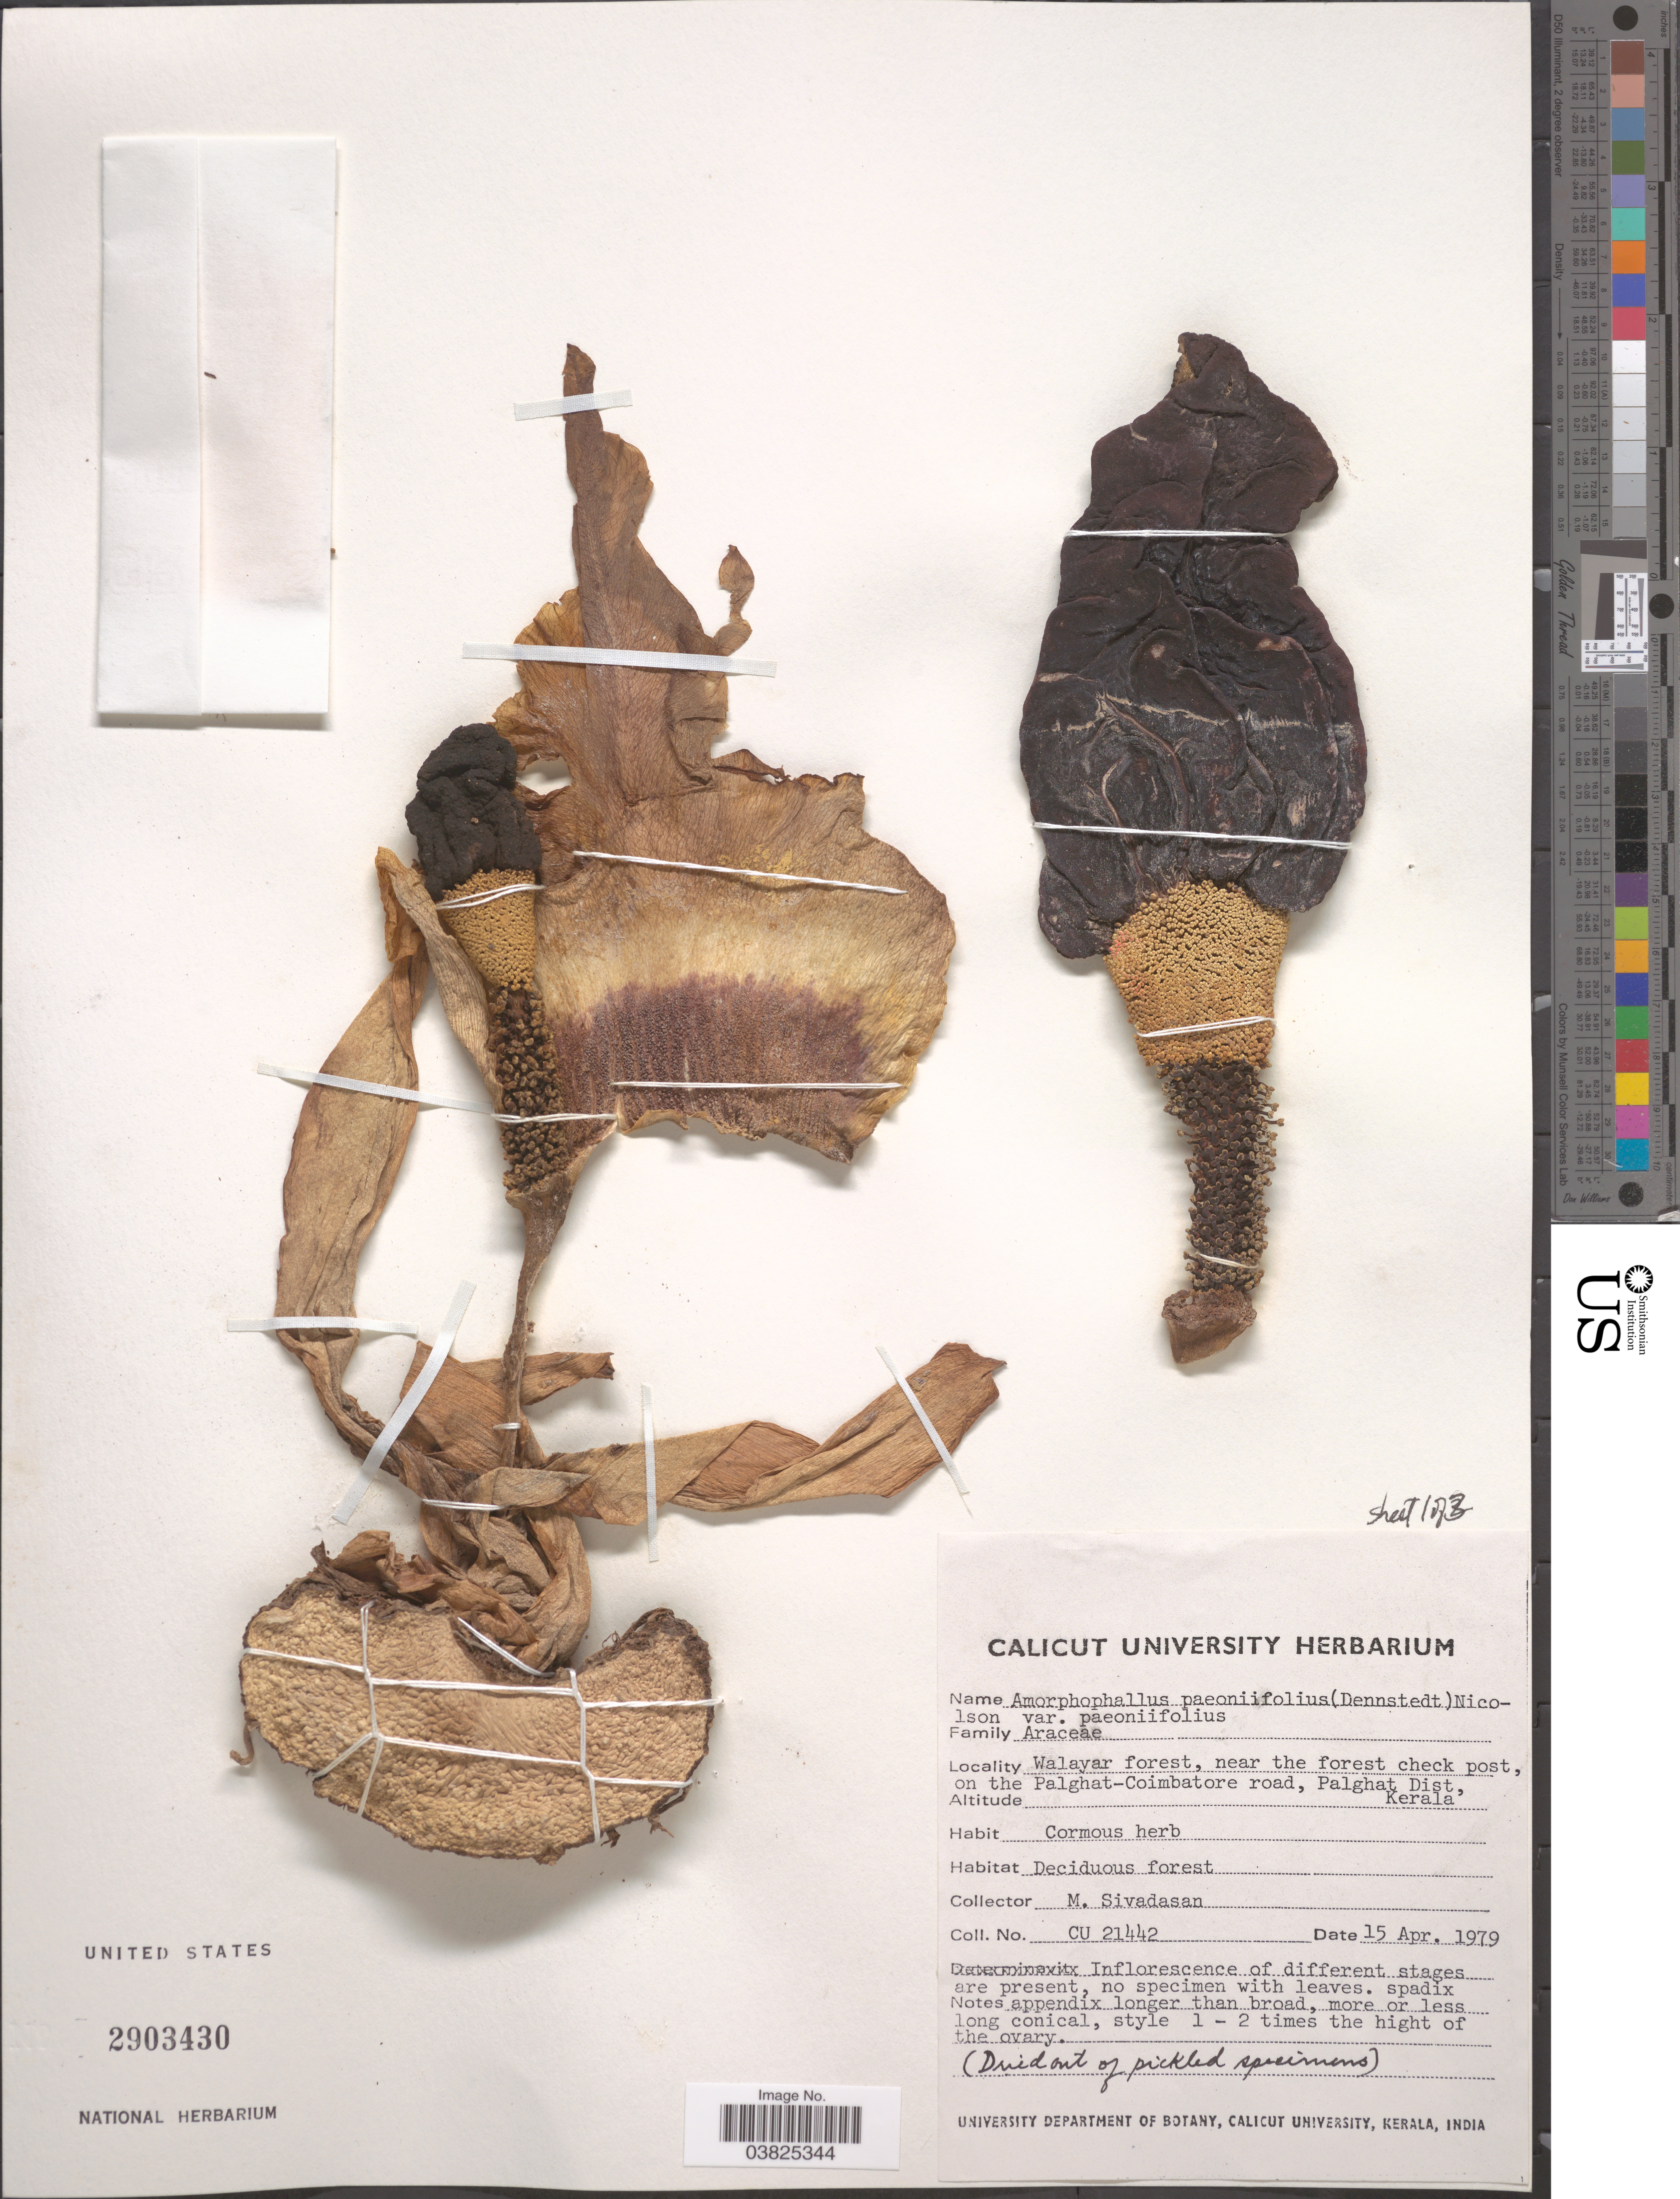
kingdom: Plantae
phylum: Tracheophyta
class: Liliopsida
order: Alismatales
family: Araceae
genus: Amorphophallus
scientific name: Amorphophallus paeoniifolius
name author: (Dennst.) Nicolson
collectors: M. Sivadasan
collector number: CU 21442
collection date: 1979-04-15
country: India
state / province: Kerala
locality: Walayar forest, near the forest check post, on the Palghat-Coimbatore road, Palghat Dist.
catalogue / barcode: US 2903430